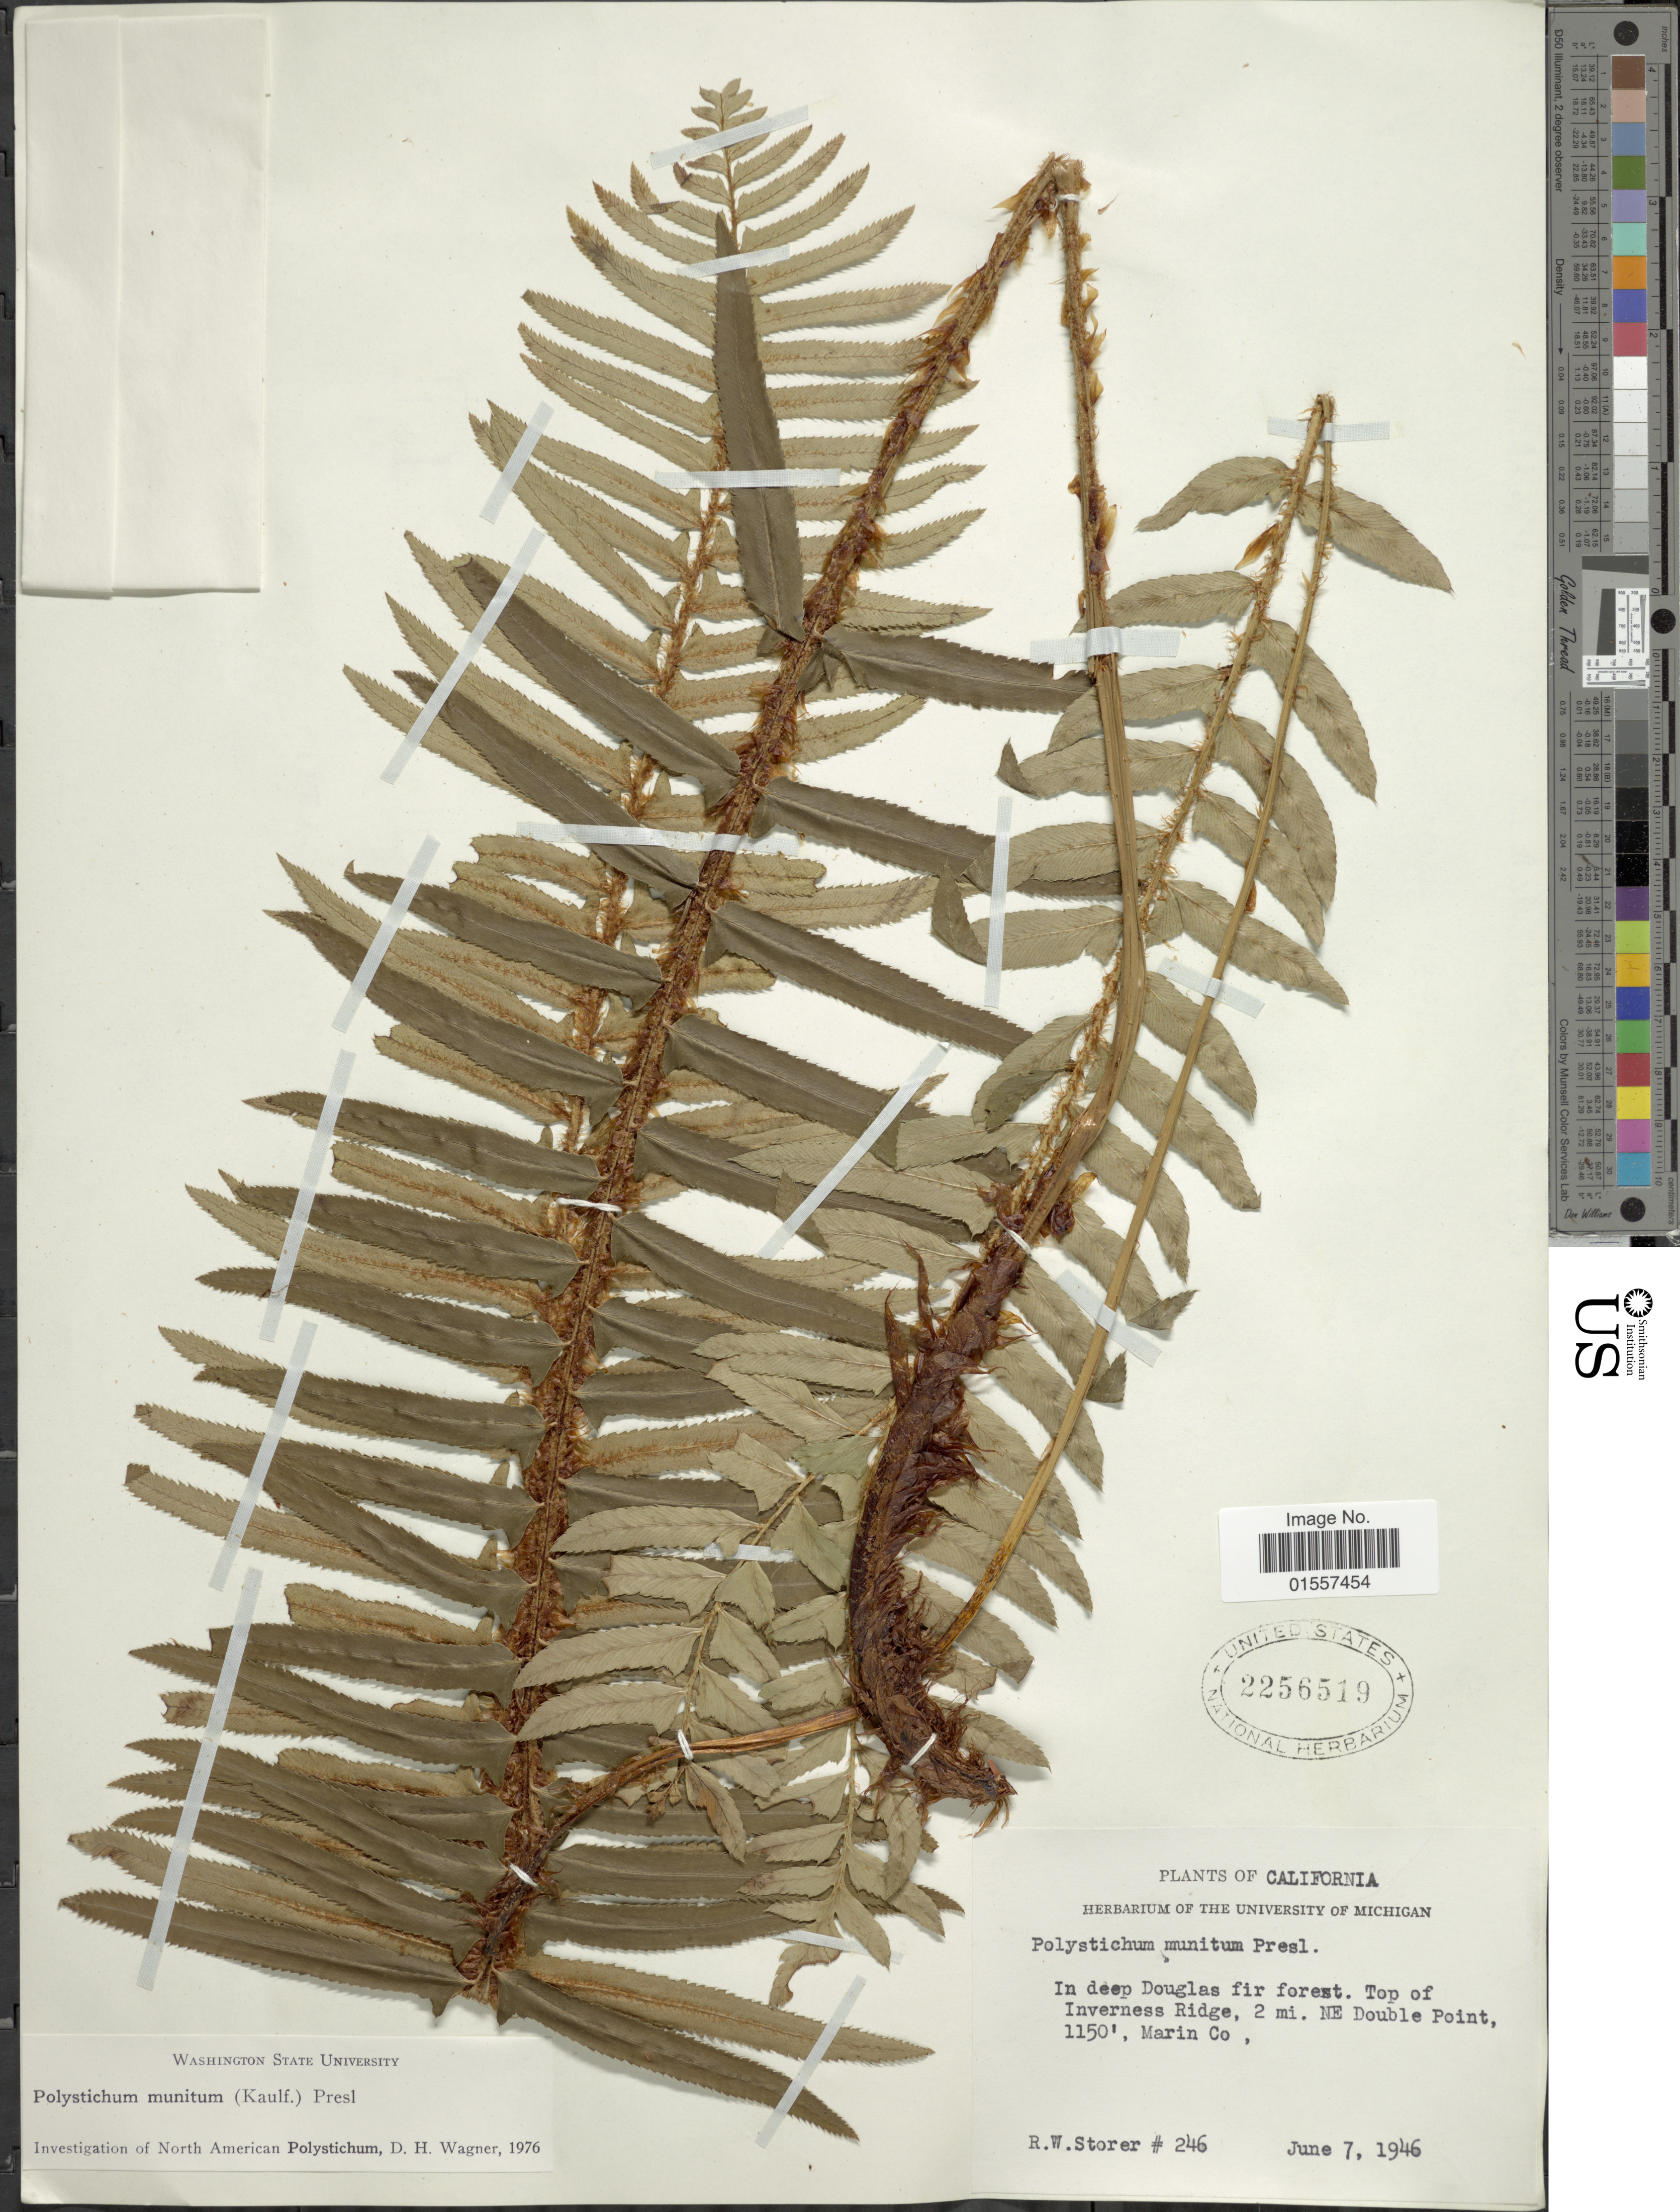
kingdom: Plantae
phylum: Tracheophyta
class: Polypodiopsida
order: Polypodiales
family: Dryopteridaceae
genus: Polystichum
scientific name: Polystichum munitum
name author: (Kaulf.) C. Presl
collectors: R. Storer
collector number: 246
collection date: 1946-06-07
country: United States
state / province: California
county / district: Marin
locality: California, top of Inverness Ridge, 2 mi. NE Double Point, Marin Co.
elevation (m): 351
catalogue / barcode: US 2256519